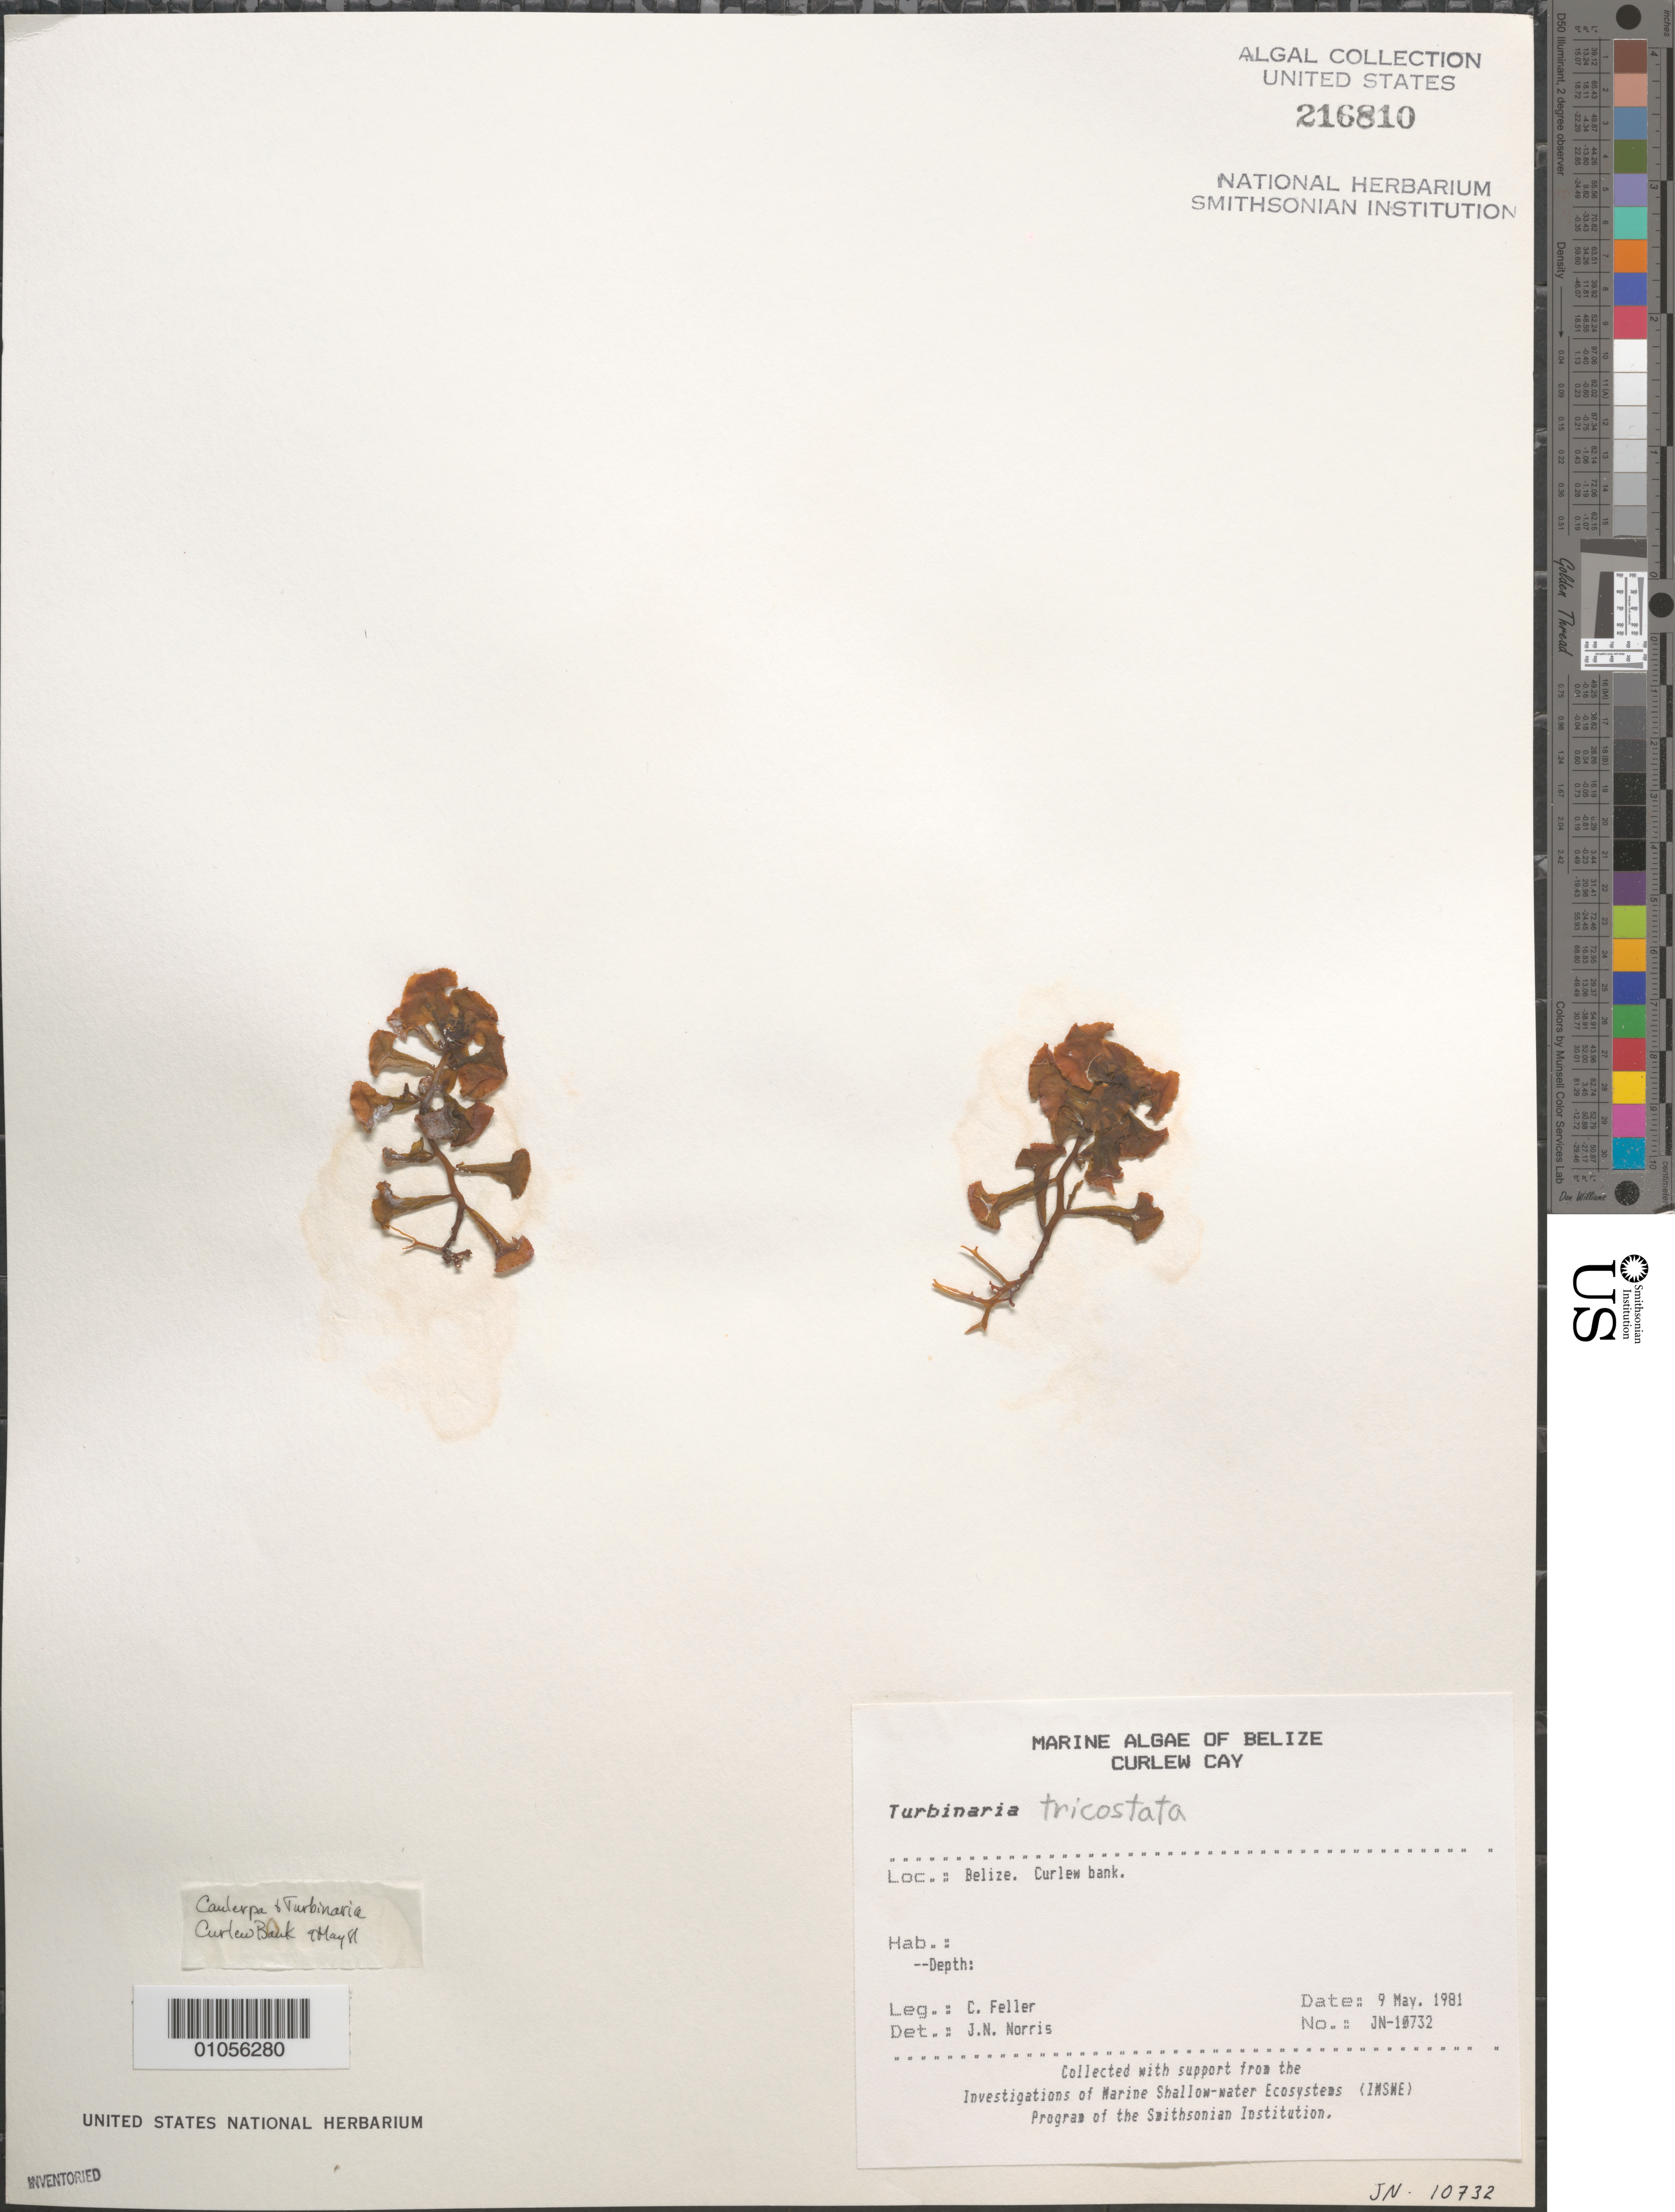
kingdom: Chromista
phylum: Ochrophyta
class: Phaeophyceae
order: Fucales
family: Sargassaceae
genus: Turbinaria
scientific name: Turbinaria tricostata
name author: E.S. Barton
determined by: Norris, James N.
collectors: C. Feller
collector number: JN-10732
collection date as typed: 09 May 1981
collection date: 1981-05-09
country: Belize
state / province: Stann Creek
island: Curlew Cay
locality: Curlew Bank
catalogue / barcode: US 216810